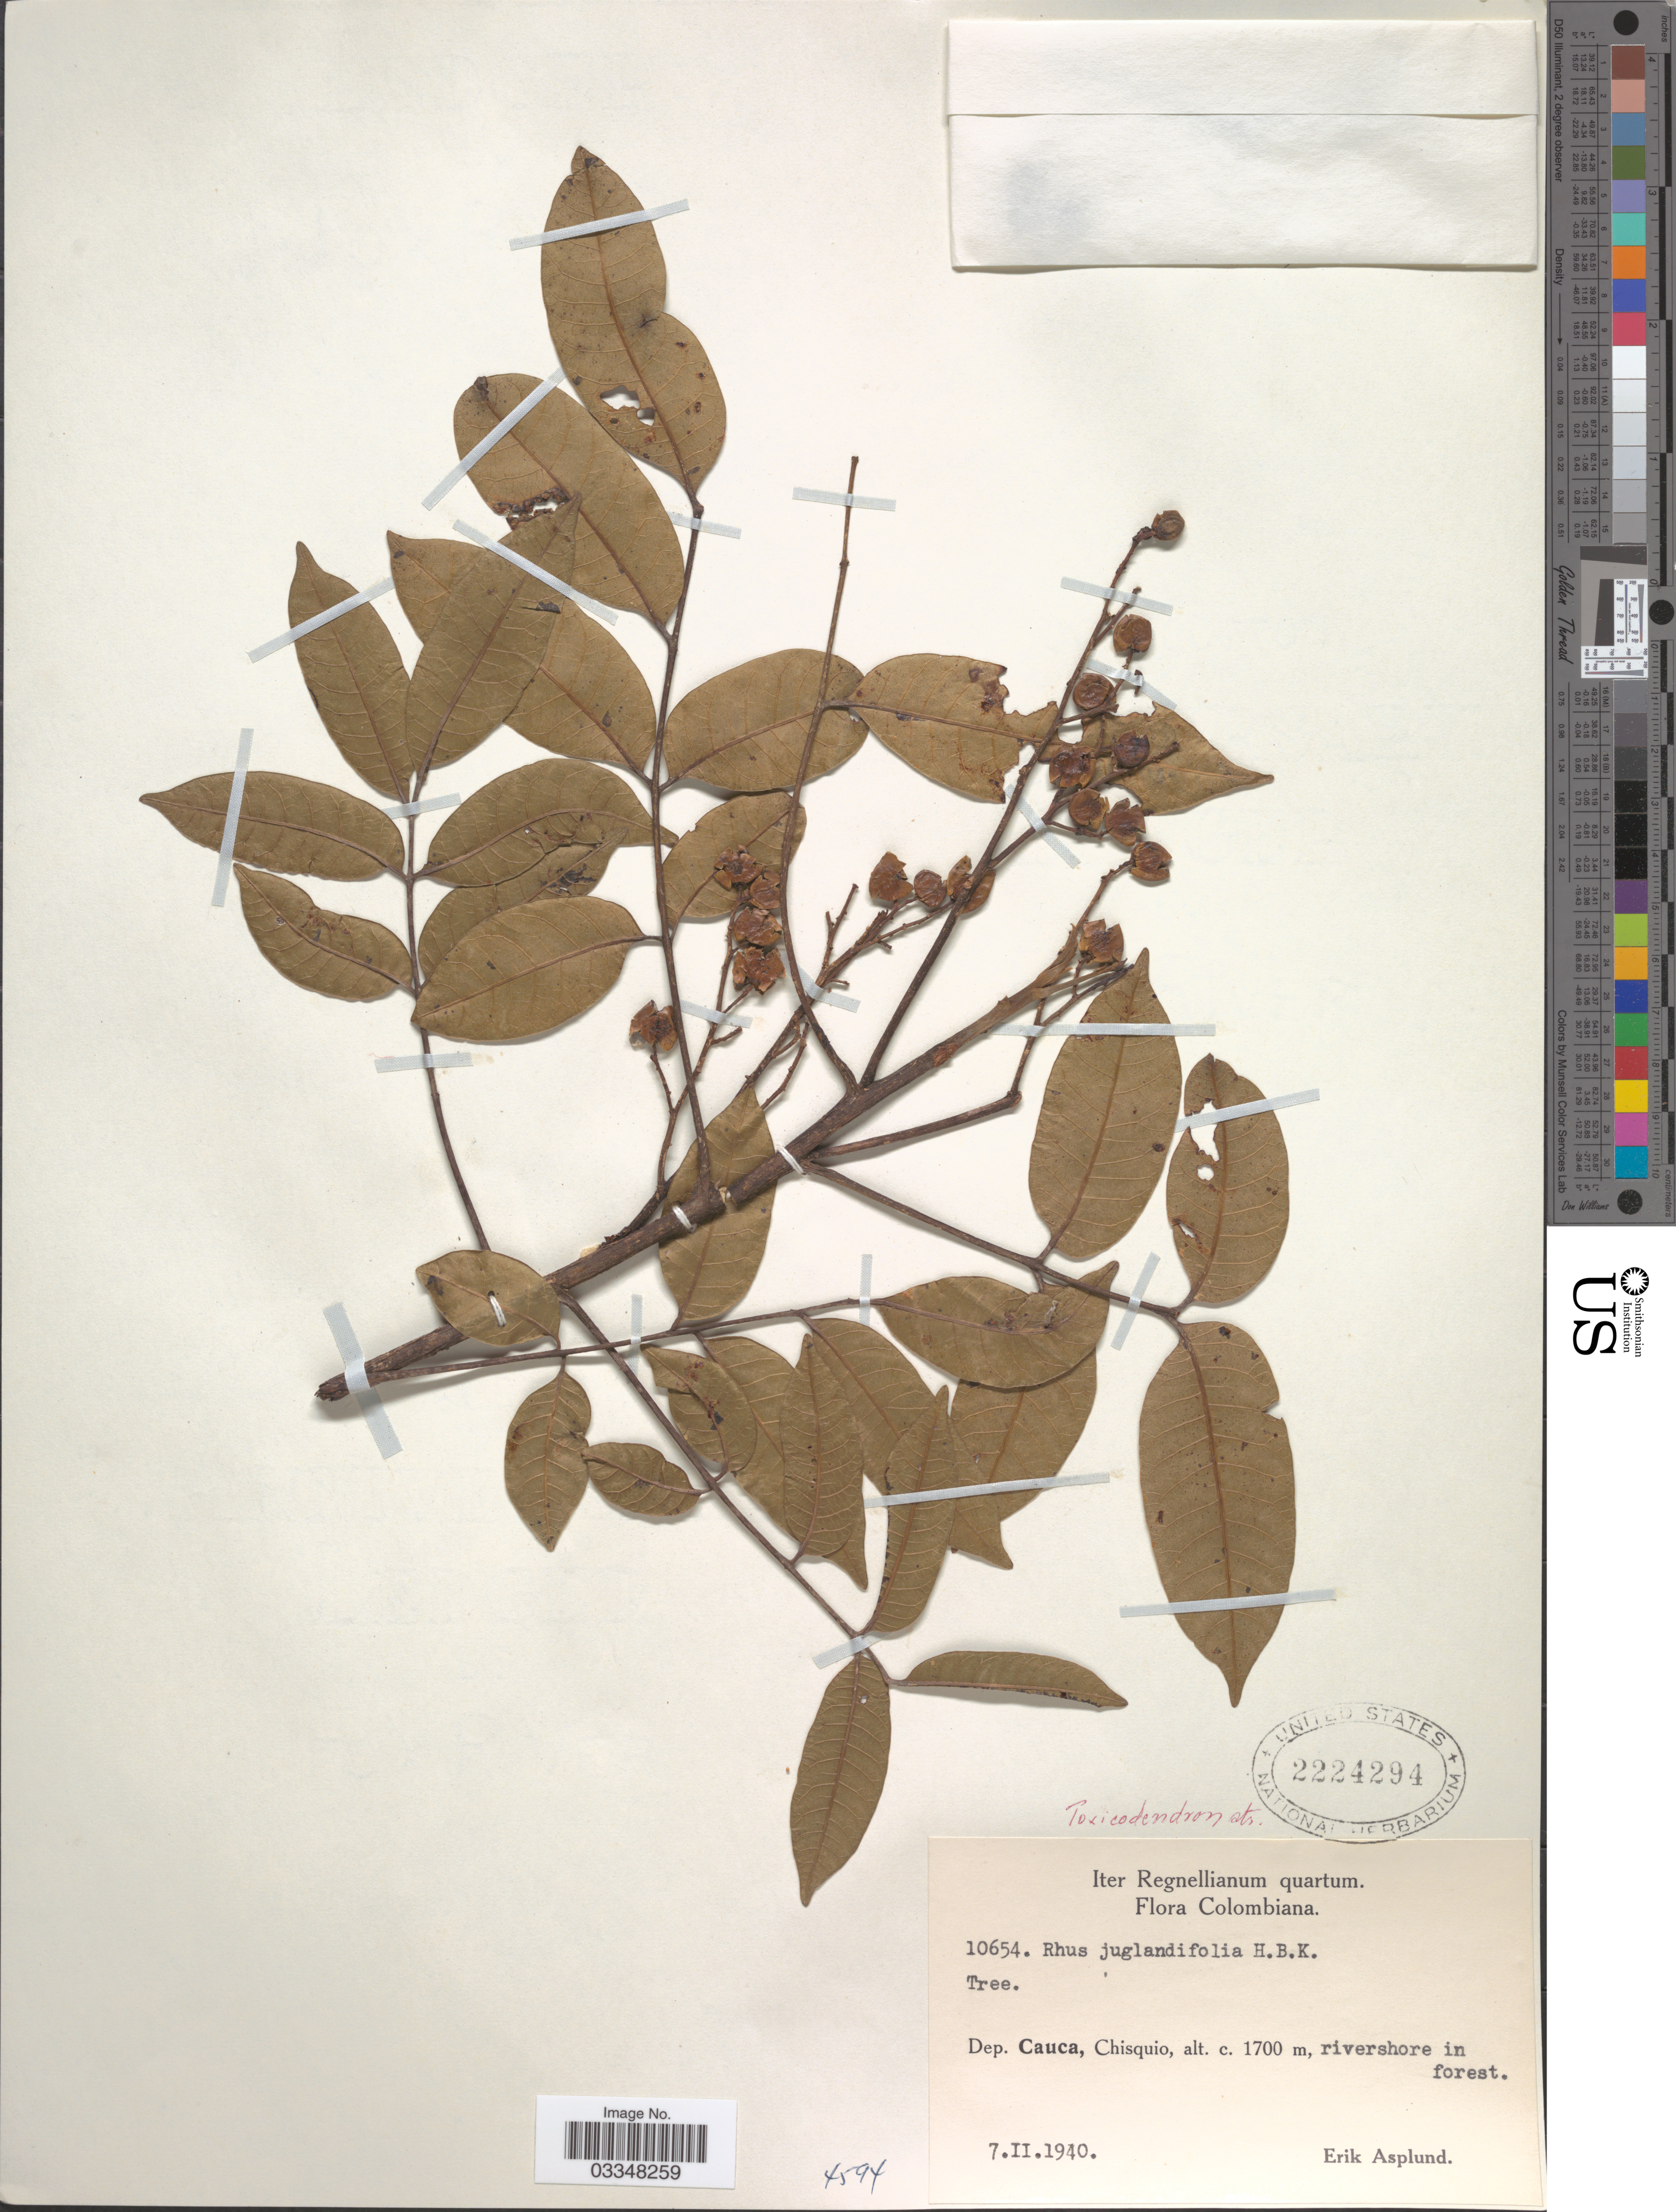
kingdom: Plantae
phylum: Tracheophyta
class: Magnoliopsida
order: Sapindales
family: Anacardiaceae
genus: Toxicodendron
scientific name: Toxicodendron striatum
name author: (Ruiz & Pav.) Kuntze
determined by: Mitchell, John D.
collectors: E. Asplund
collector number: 10654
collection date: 1940-02-07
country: Colombia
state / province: Cauca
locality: Dep. Cacua, Chisquio, rivershore in forest.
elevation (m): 1700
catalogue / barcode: US 2224294